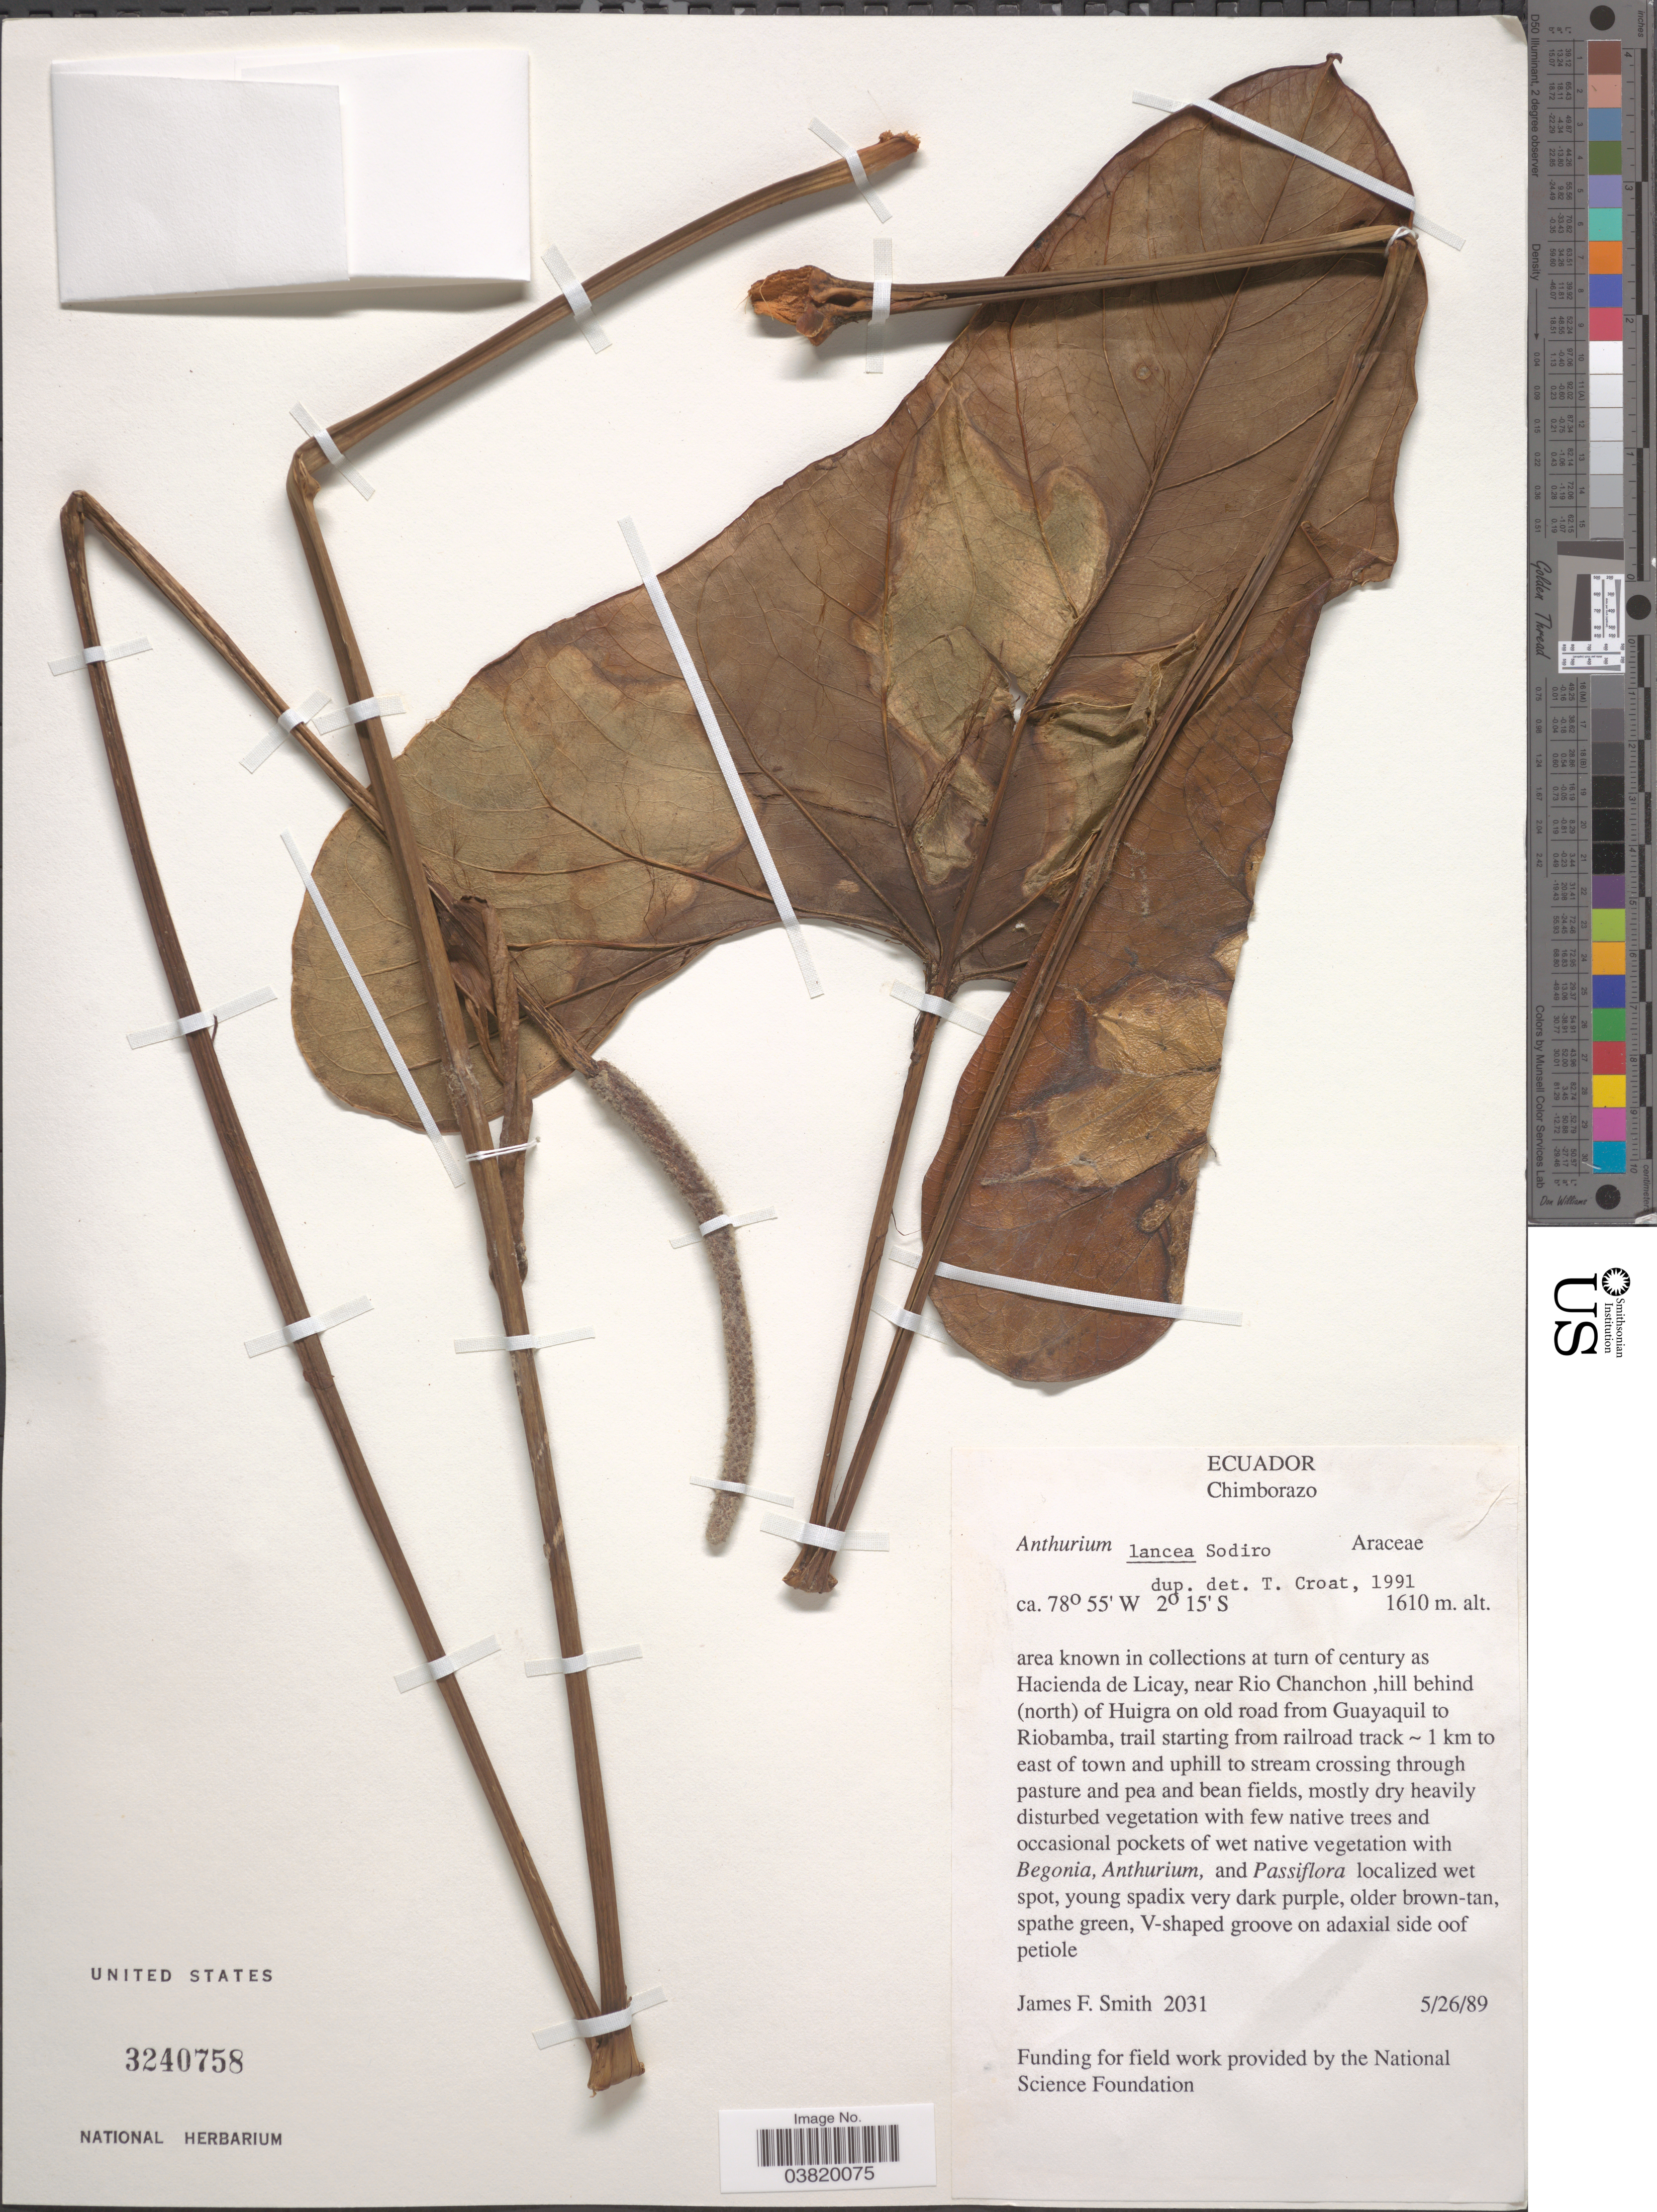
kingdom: Plantae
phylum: Tracheophyta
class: Liliopsida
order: Alismatales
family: Araceae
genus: Anthurium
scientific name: Anthurium lancea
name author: Sodiro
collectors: J. F. Smith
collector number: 2031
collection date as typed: Transcribed d/m/y: 26/5/89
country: Ecuador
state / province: Chimborazo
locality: Area known in collections at turn of century as Hacienda de Licay, near Rio Chanchon, hill behind (north) of Huigra on old road from Guayaquil to Riobamba, trail starting from railroad track ~ 1 km to east of town and uphill to stream crossing through pasture and pea and bean fields.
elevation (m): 1610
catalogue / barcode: US 3240758